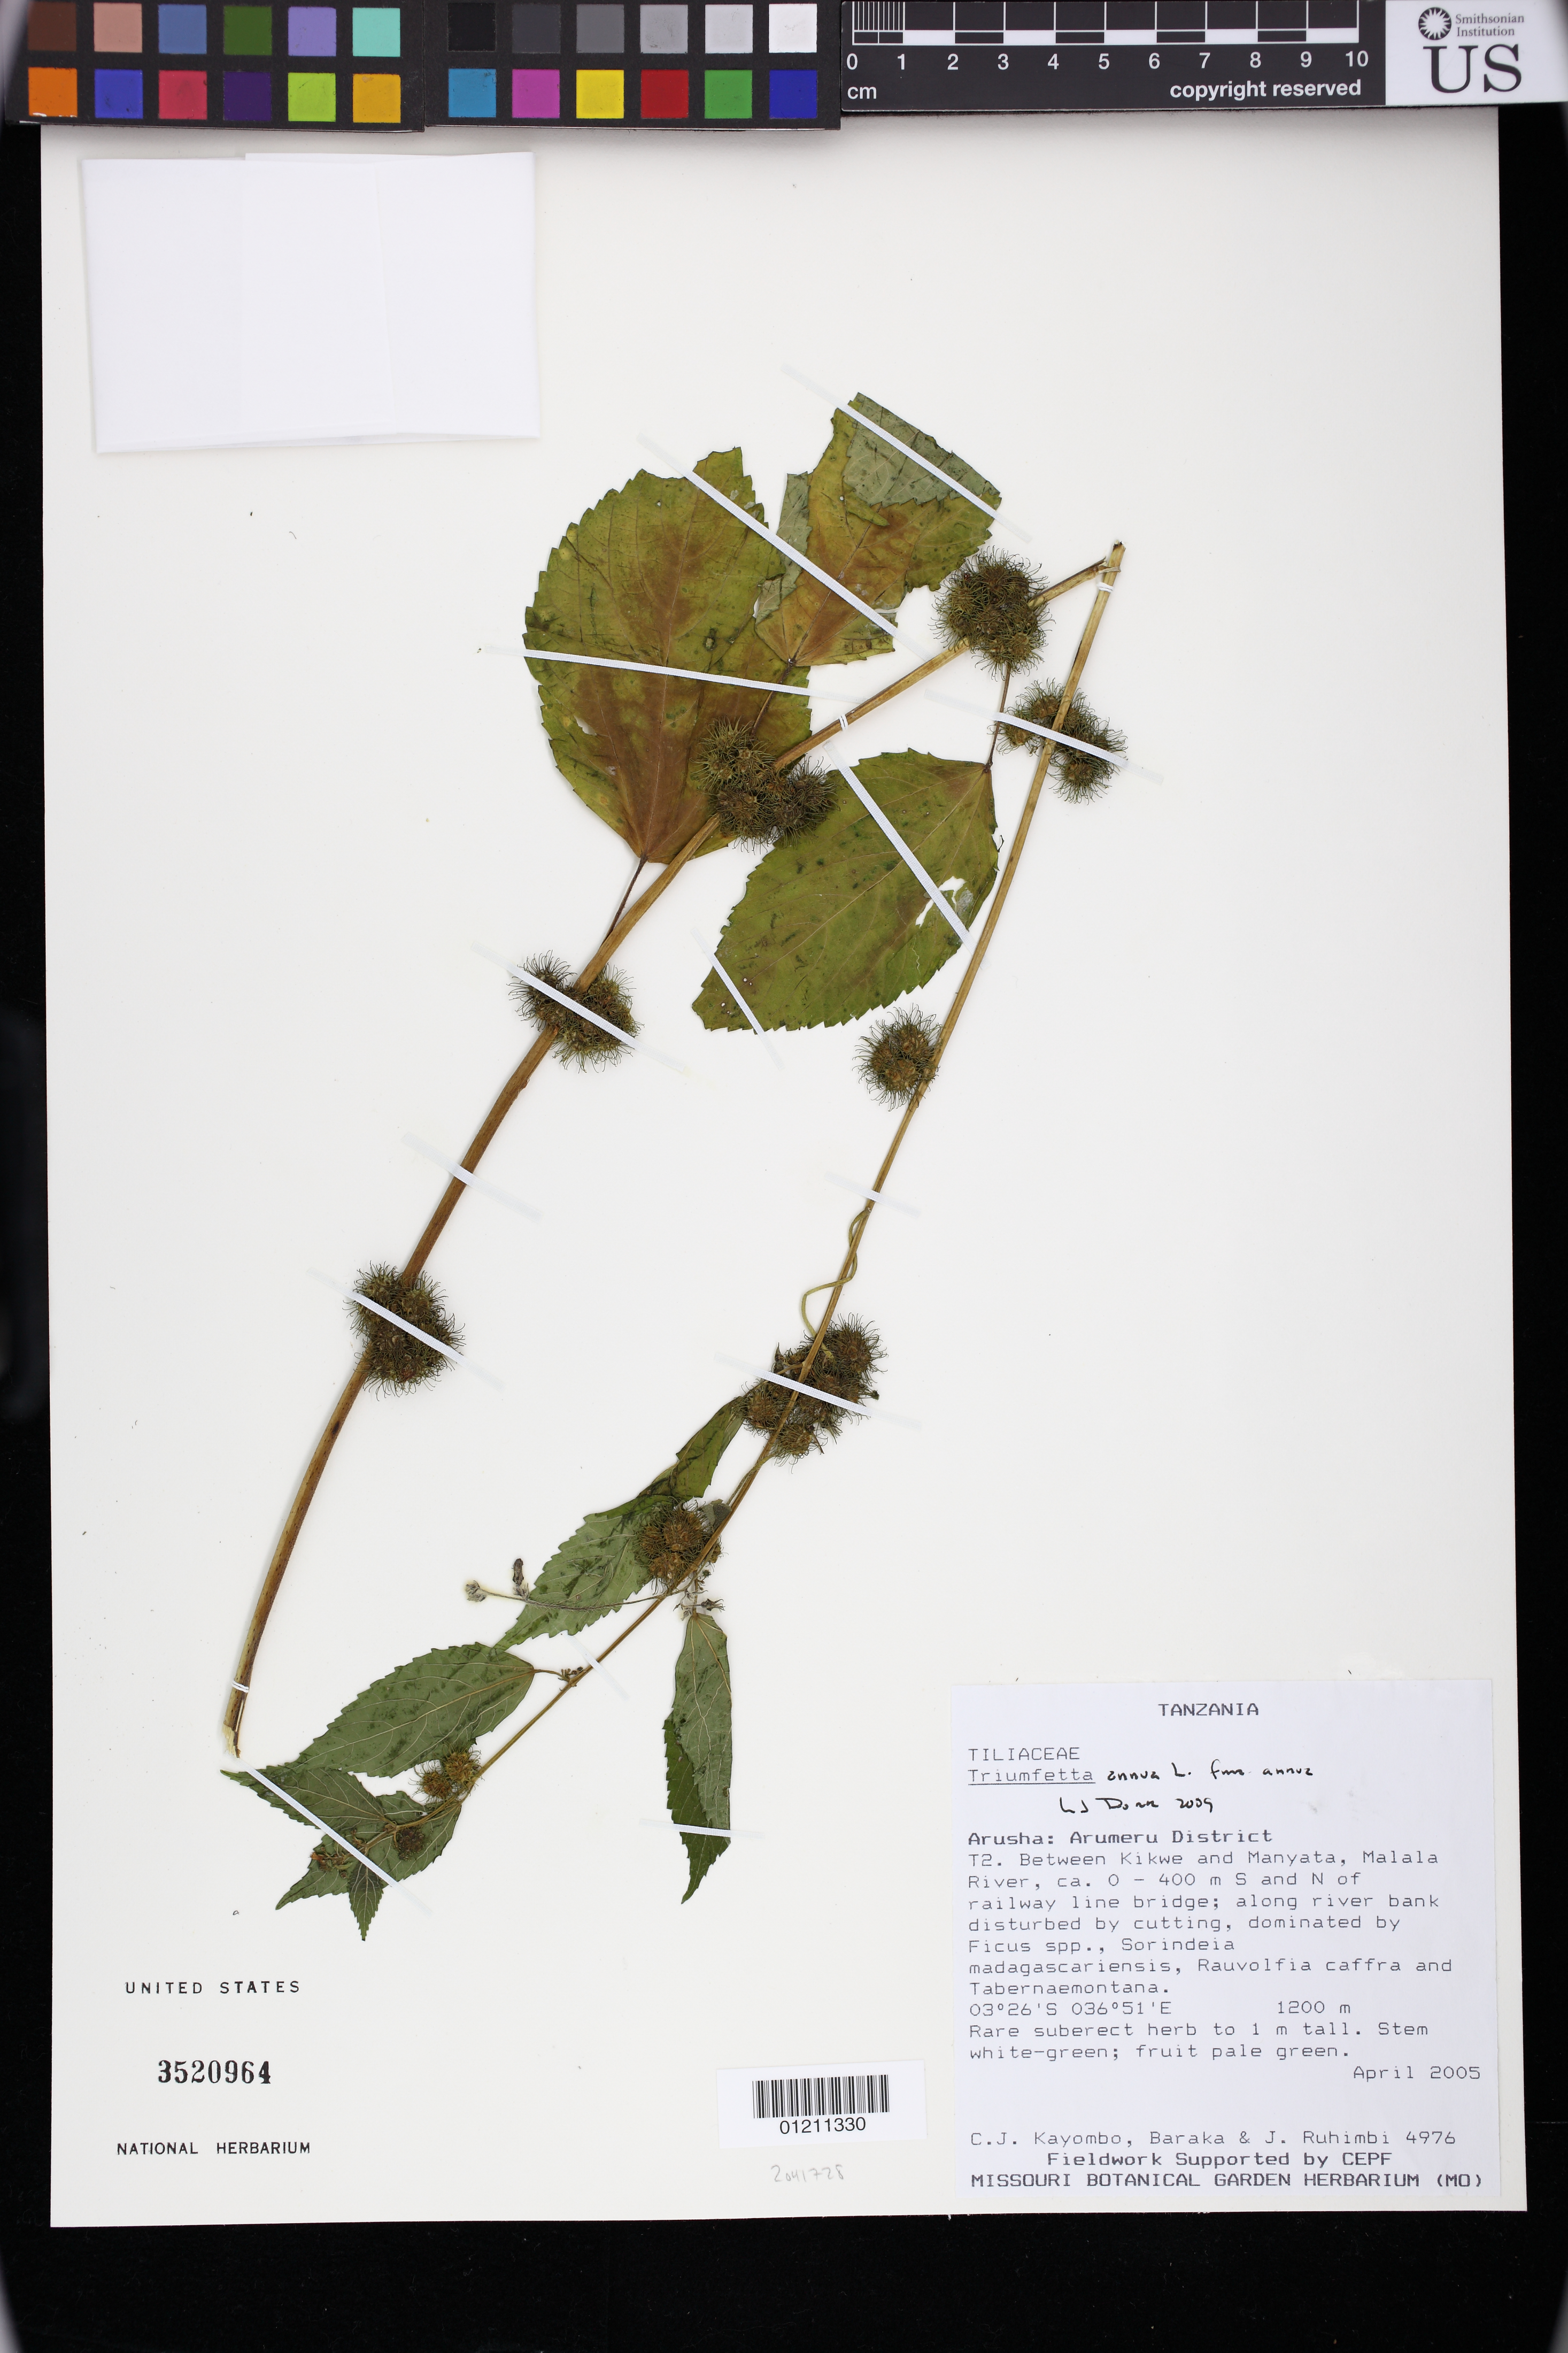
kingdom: Plantae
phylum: Tracheophyta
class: Magnoliopsida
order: Malvales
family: Malvaceae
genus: Triumfetta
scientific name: Triumfetta annua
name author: L.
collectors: C. J. Kayombo, Baraka, -- & J. Ruhimbi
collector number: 4976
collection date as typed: Apr 2005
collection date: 2005-04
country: Tanzania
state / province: Arusha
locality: Arusha: Arumeru District. T2. Between Kikwe and Manyata, Malala River, ca. 0 - 400 m S and N of railway line bridge; along river bank disturbed by cutting.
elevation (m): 1200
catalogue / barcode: US 3520964